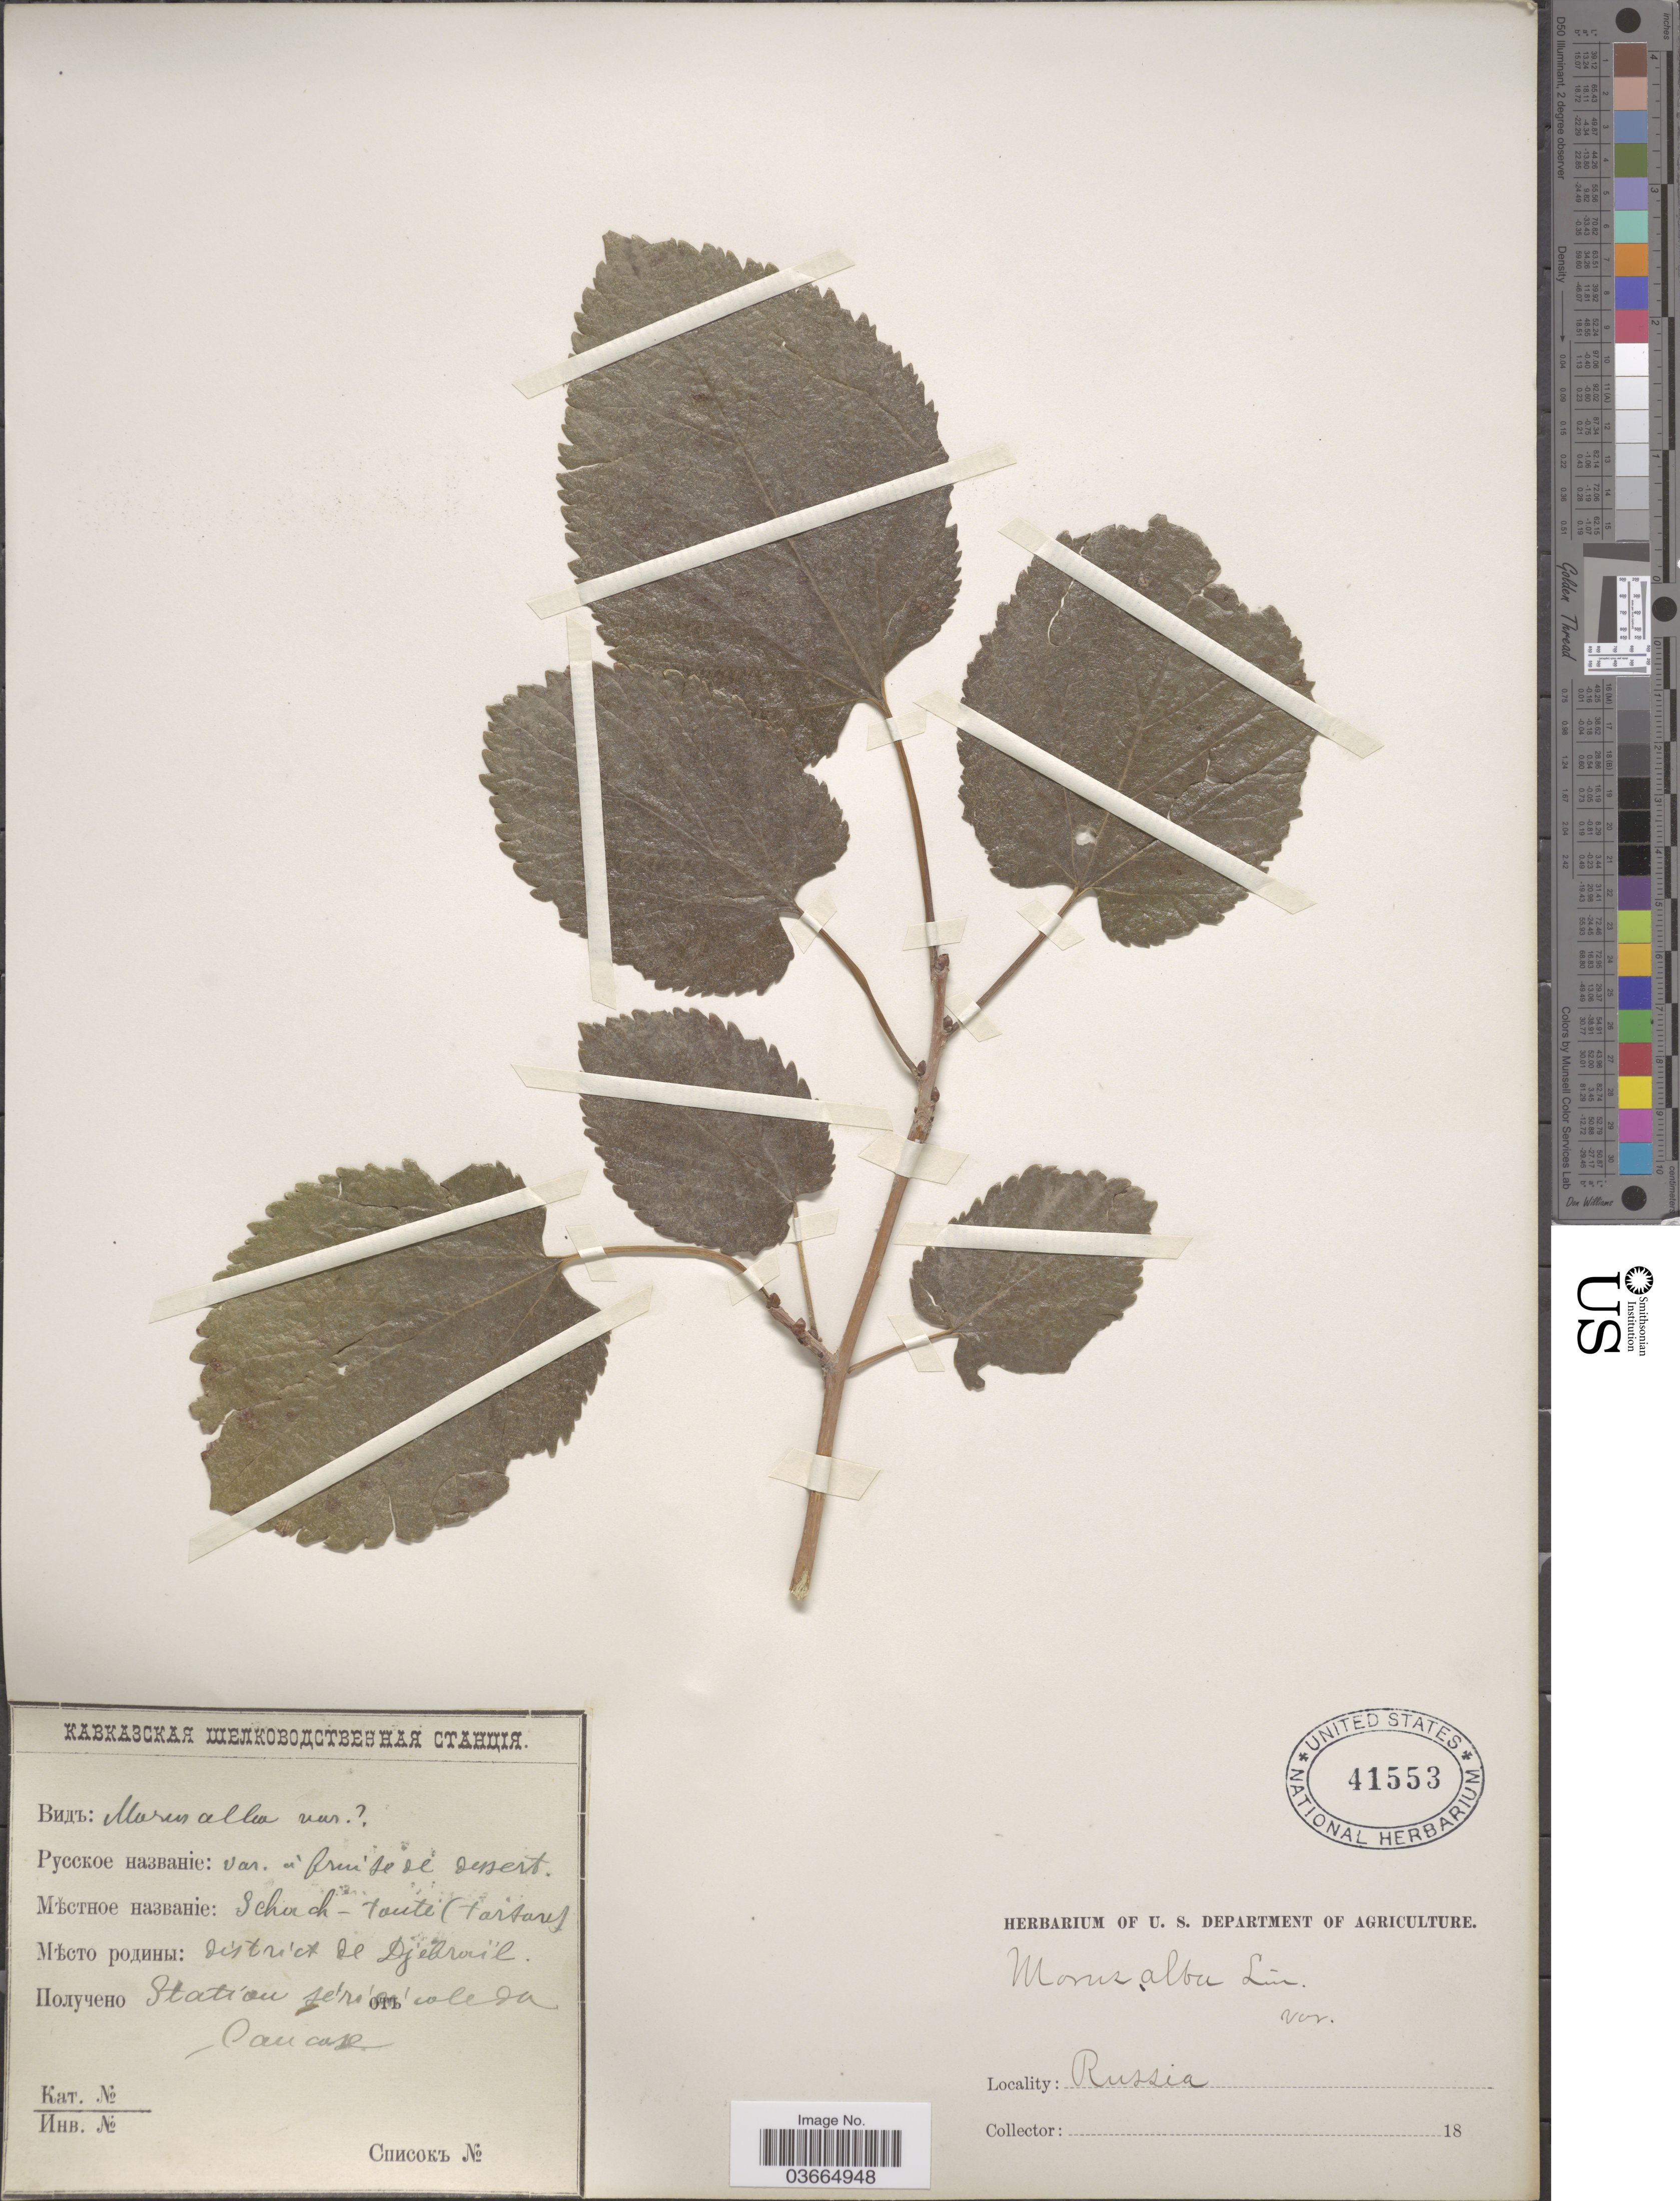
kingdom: Plantae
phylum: Tracheophyta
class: Magnoliopsida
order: Rosales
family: Moraceae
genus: Morus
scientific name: Morus alba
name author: L.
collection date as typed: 18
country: Azerbaijan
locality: Jabrail.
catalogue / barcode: US 41553